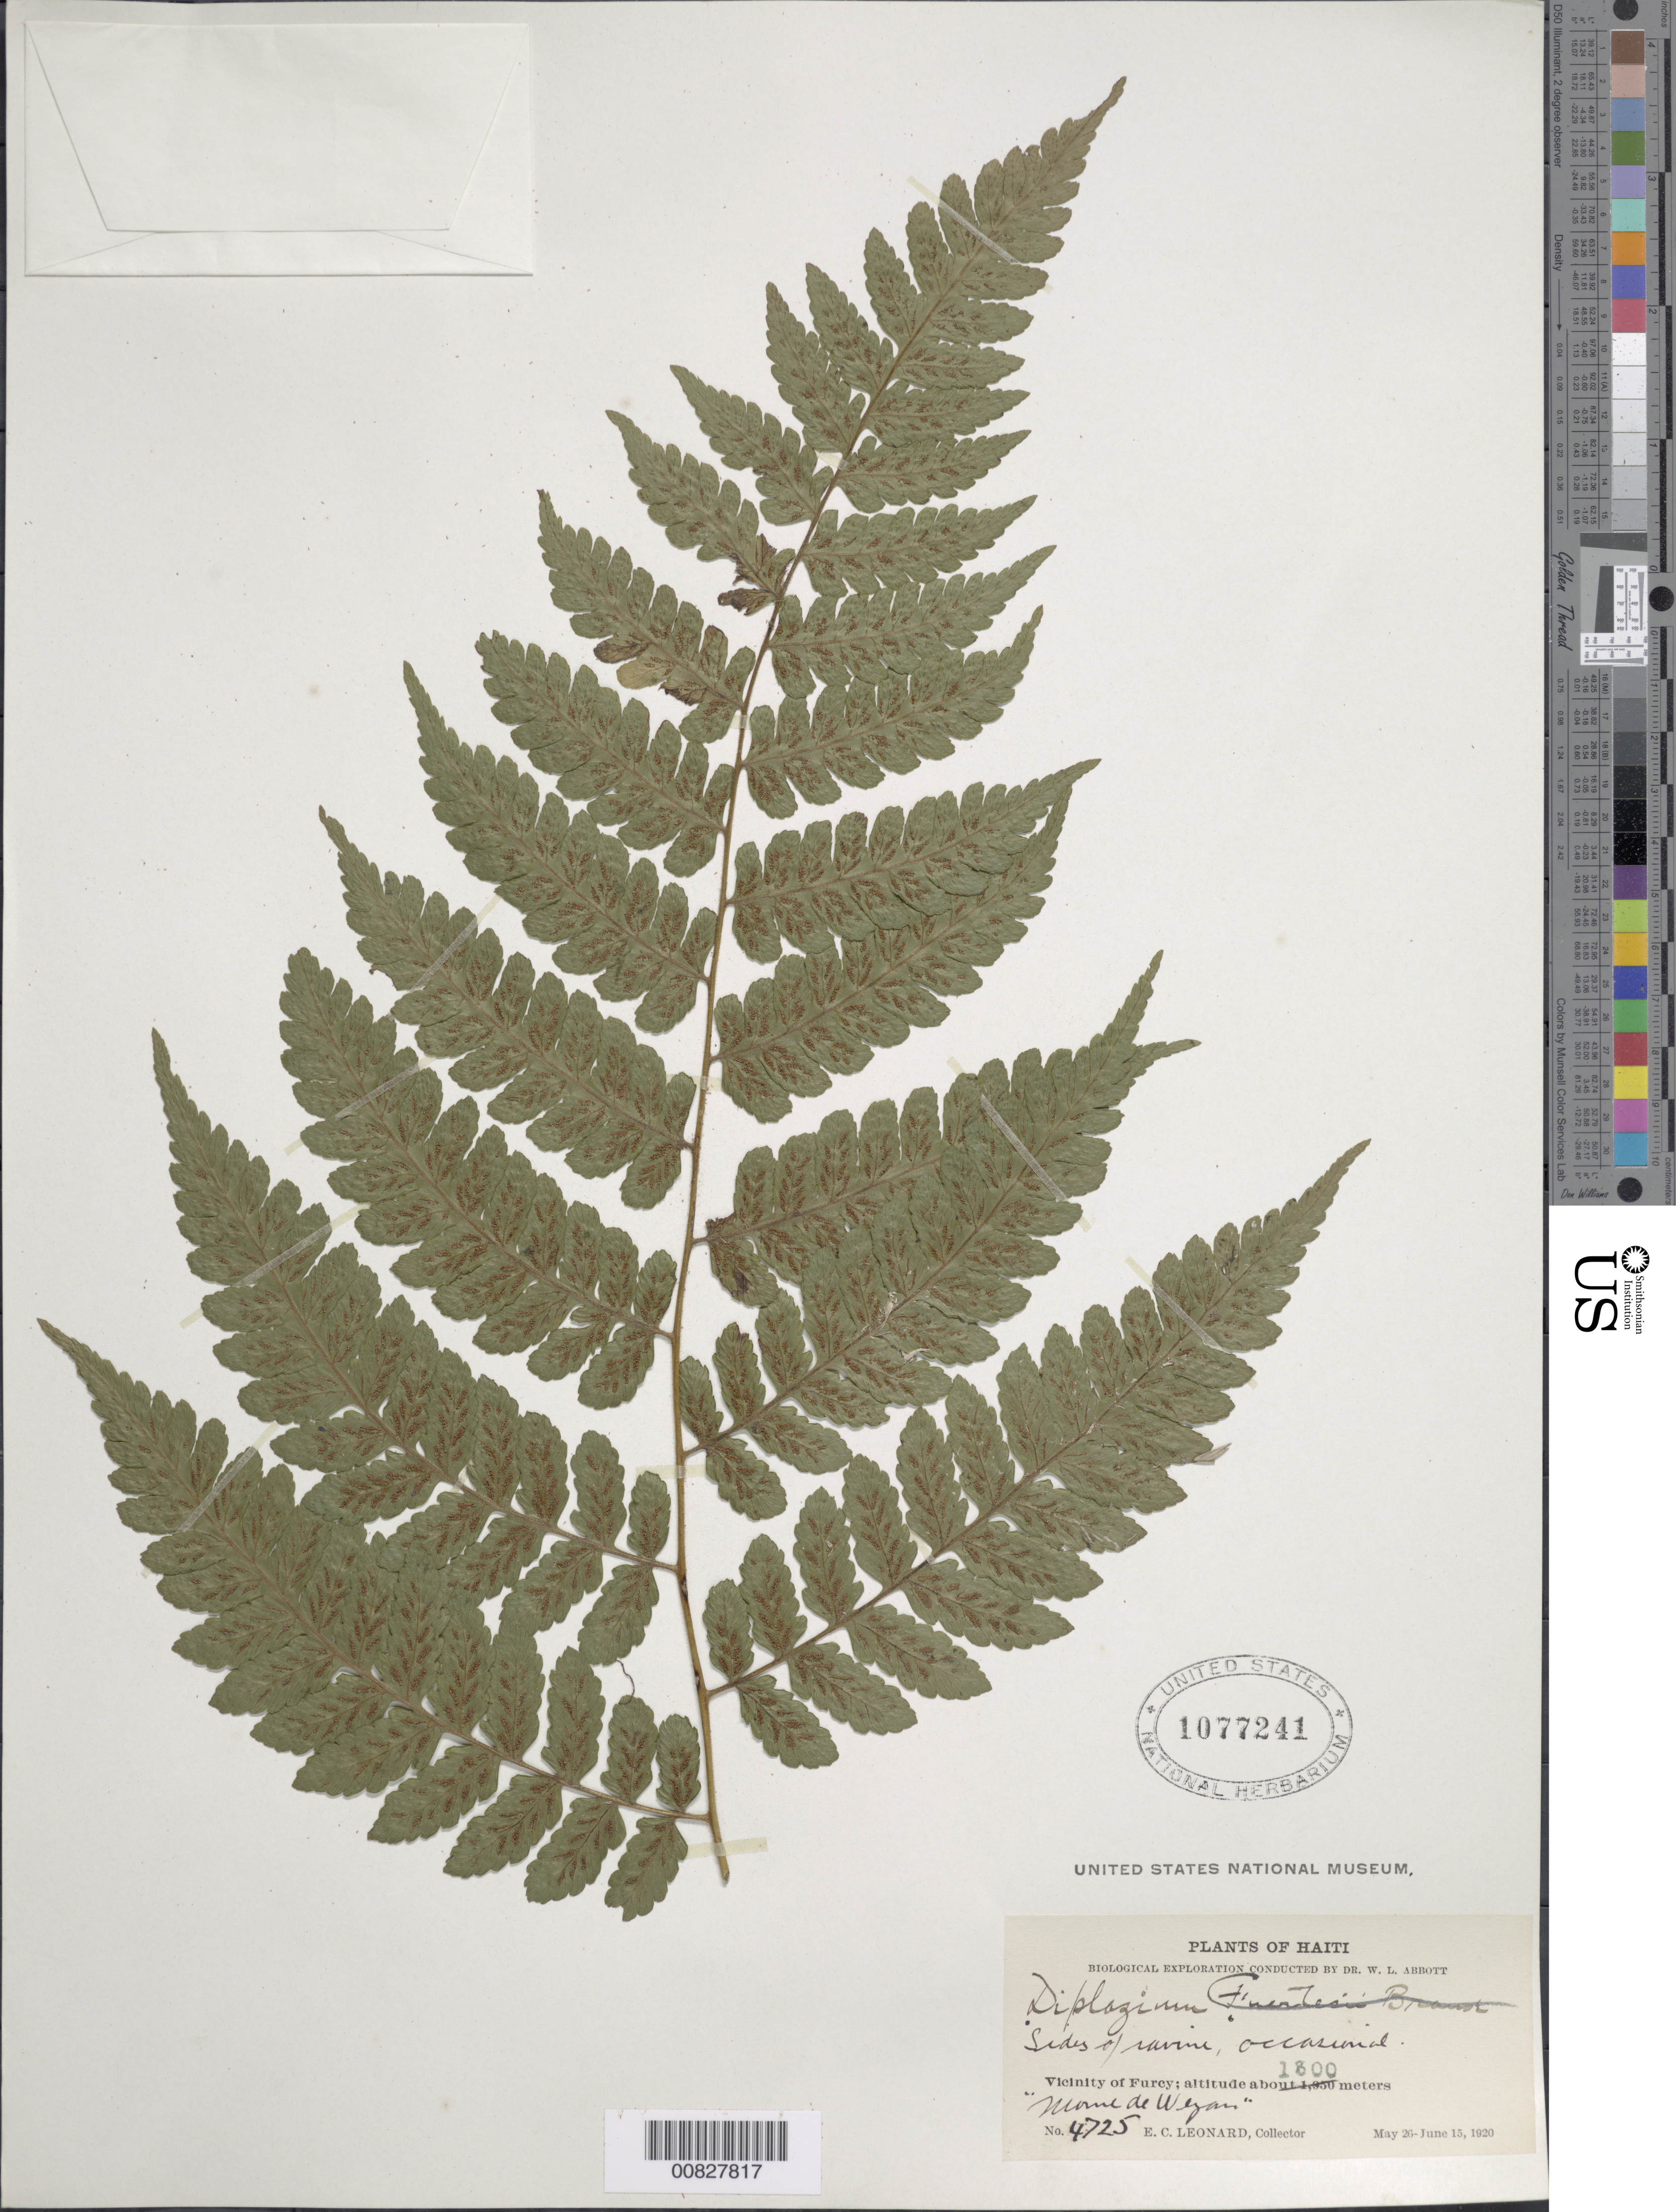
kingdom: Plantae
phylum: Tracheophyta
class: Polypodiopsida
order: Polypodiales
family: Athyriaceae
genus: Diplazium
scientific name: Diplazium striatum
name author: (L.) C. Presl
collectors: E. C. Leonard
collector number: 4725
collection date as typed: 20 May 1920 to 15 Jun 1920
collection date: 1920-05-20/1920-06-15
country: Haiti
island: Hispaniola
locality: Furcy vicinity, Morne de Weyan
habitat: Sides of ravine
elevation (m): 1300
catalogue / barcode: US 1077241